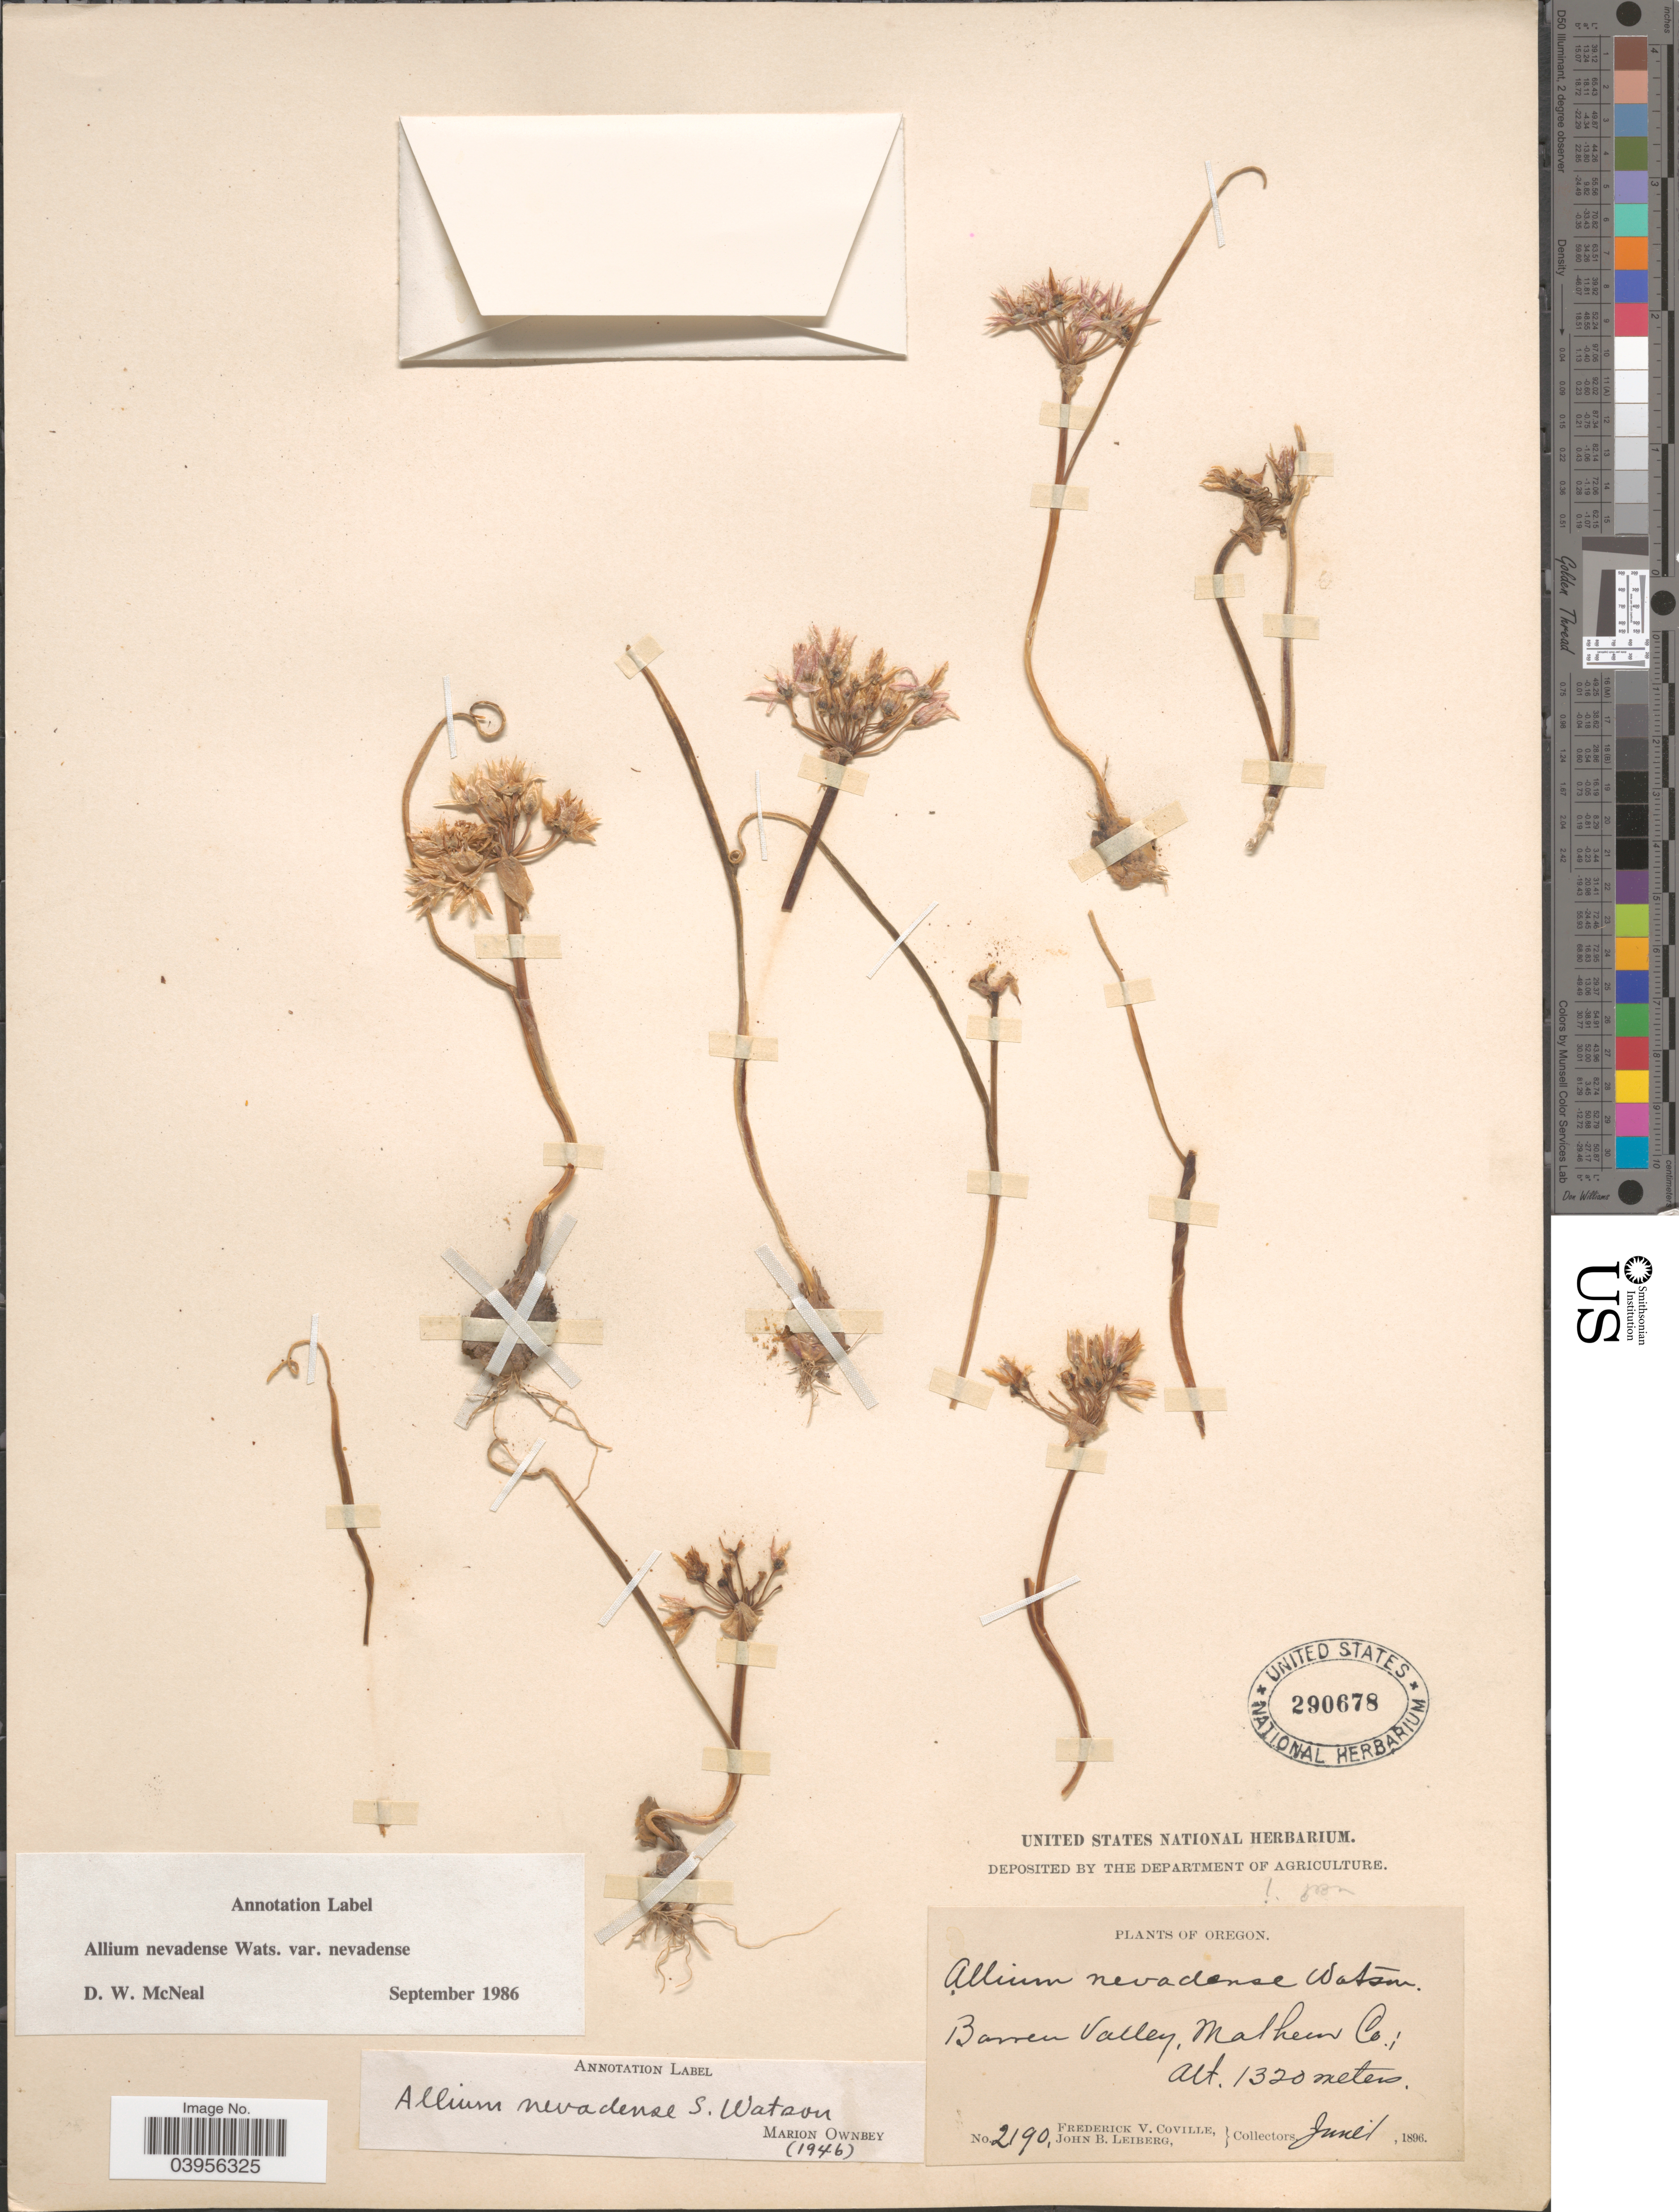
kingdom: Plantae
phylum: Tracheophyta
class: Liliopsida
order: Asparagales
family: Amaryllidaceae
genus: Allium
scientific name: Allium nevadense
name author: S. Watson in C. King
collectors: F. V. Coville & J. B. Leiberg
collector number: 2190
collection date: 1896-06-01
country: United States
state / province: Oregon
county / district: Malheur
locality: Barren Valley, Malheur Co.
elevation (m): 1320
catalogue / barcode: US 290678